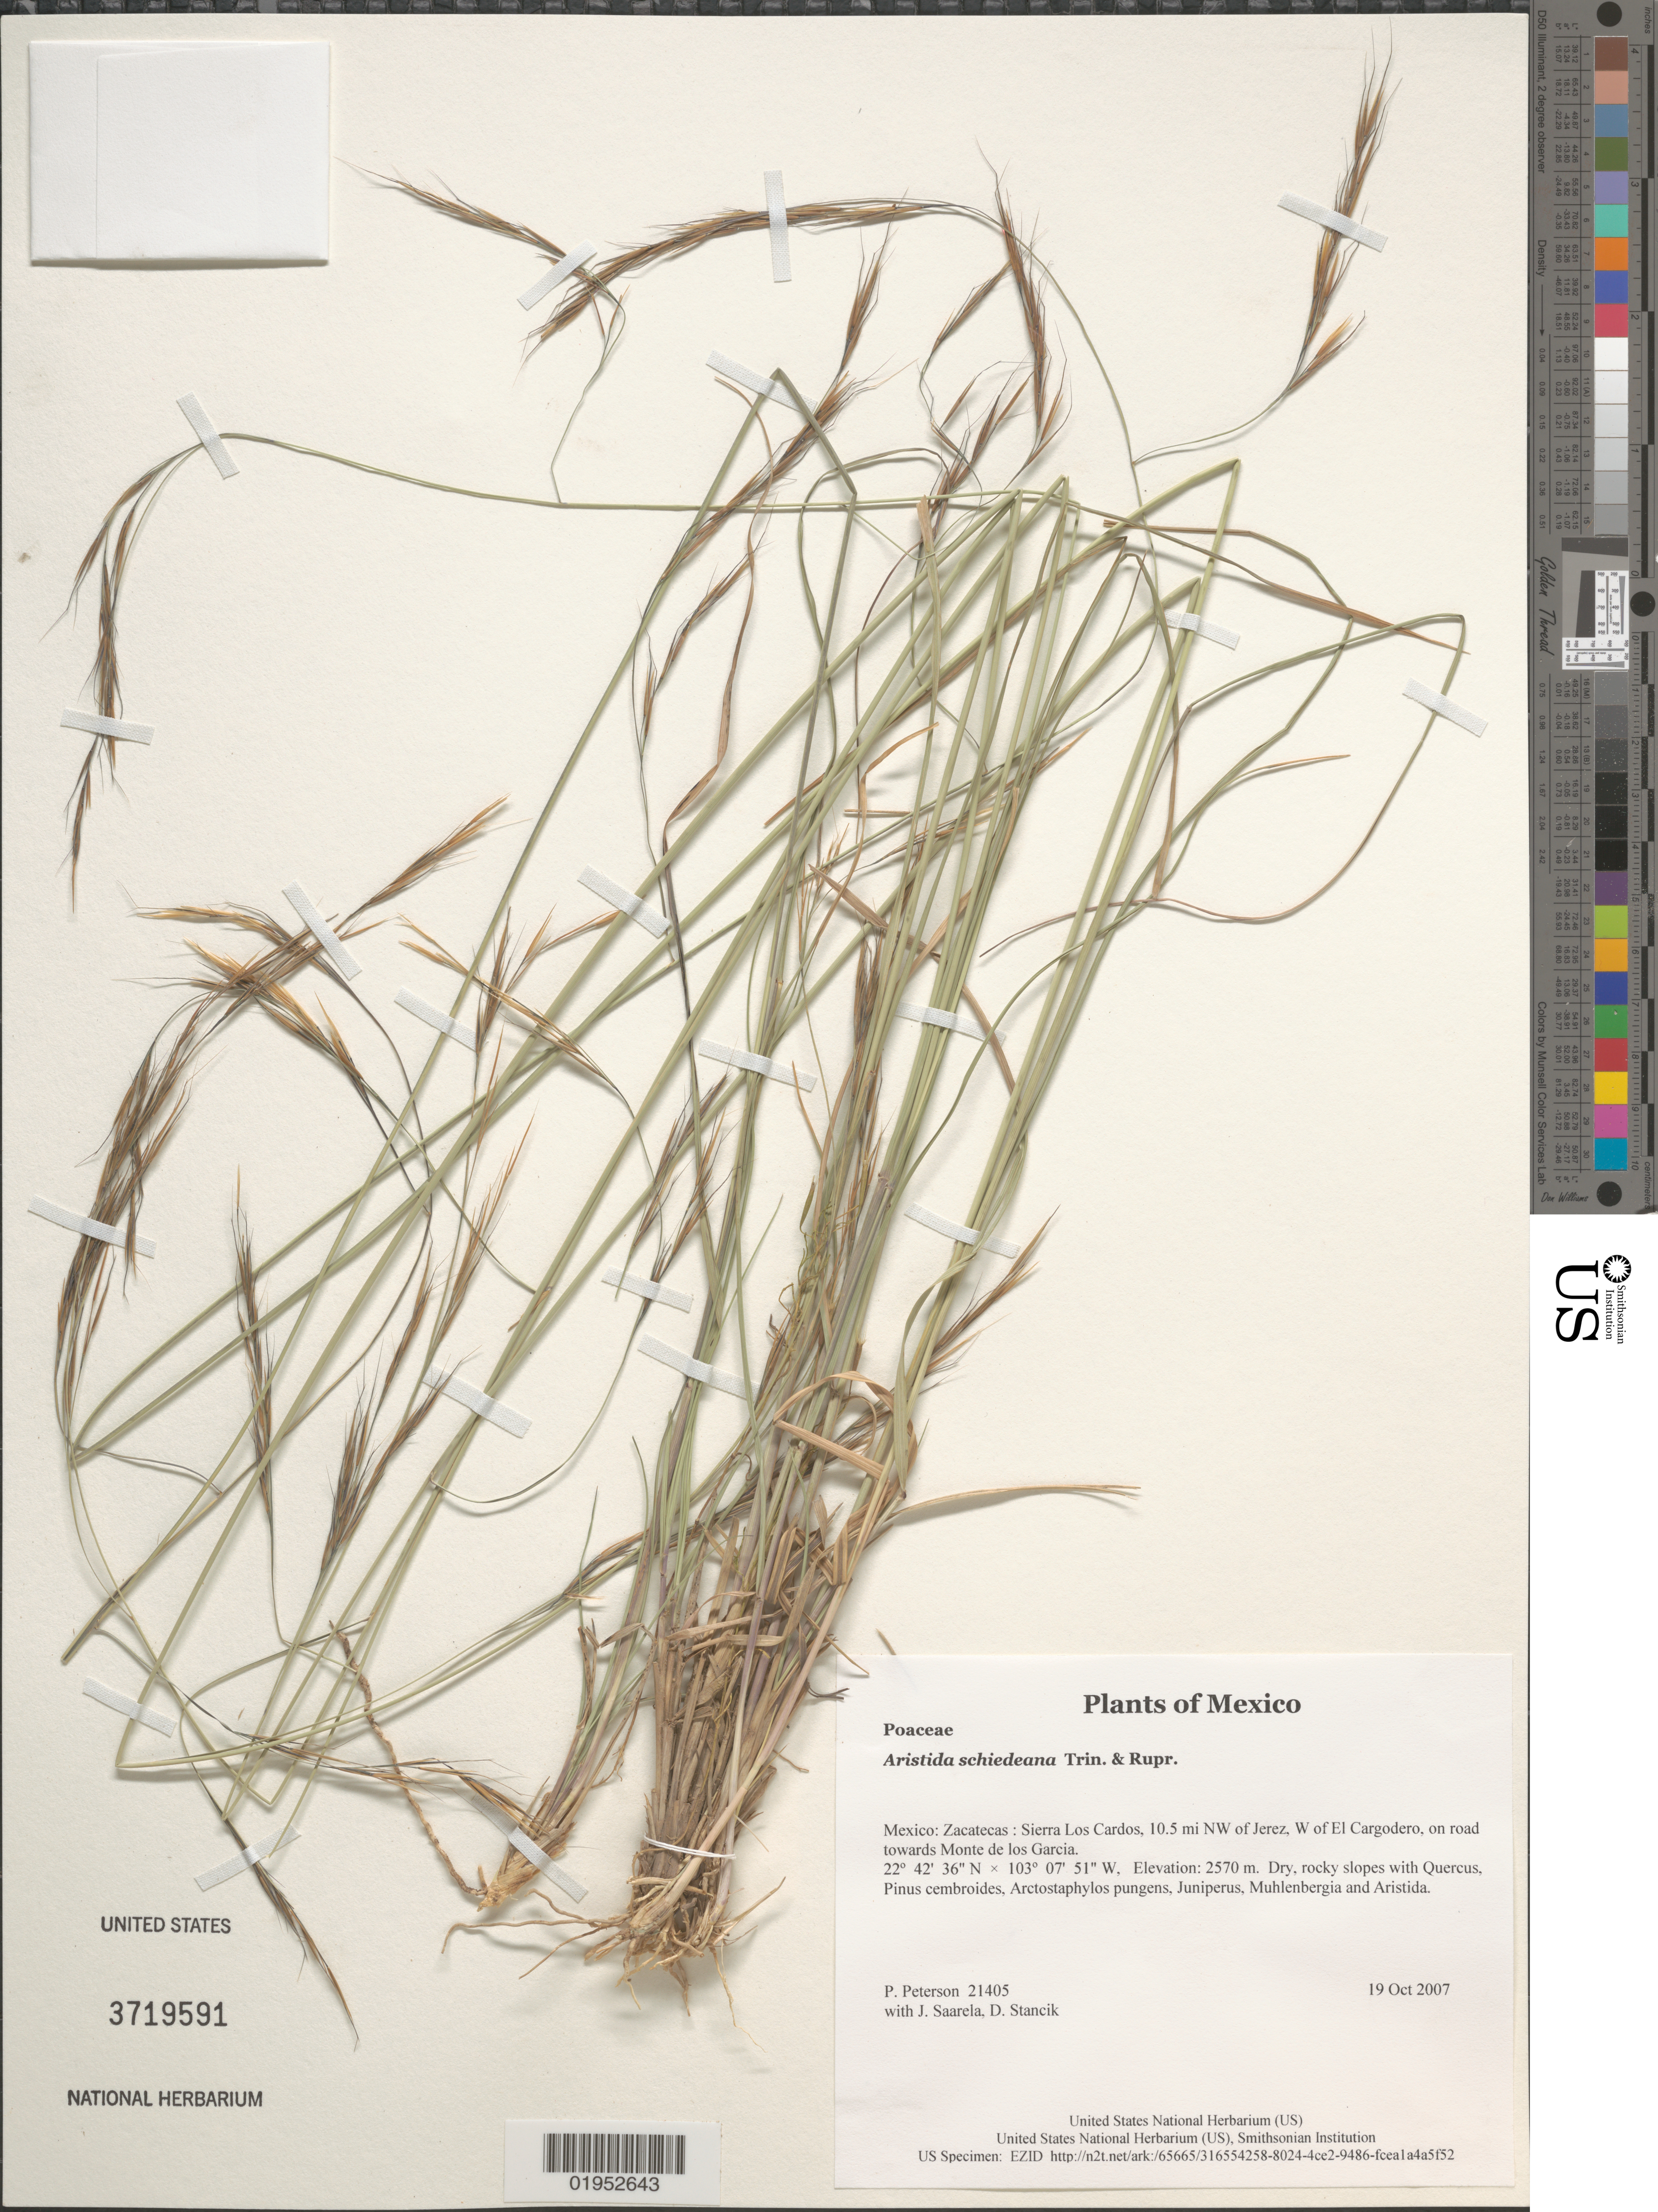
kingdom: Plantae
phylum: Tracheophyta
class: Liliopsida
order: Poales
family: Poaceae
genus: Aristida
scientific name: Aristida schiedeana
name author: Trin. & Rupr.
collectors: P. M. Peterson, J. Saarela & D. Stancik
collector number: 21405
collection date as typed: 19 Oct 2007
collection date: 2007-10-19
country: Mexico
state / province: Zacatecas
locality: Sierra Los Cardos, 10.5 mi NW of Jerez, W of El Cargodero, on road towards Monte de los Garcia.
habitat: Dry, rocky slopes with Quercus, Pinus cembroides, Arctostaphylos pungens, Juniperus, Muhlenbergia and Aristida.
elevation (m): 2570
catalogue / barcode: US 3719591